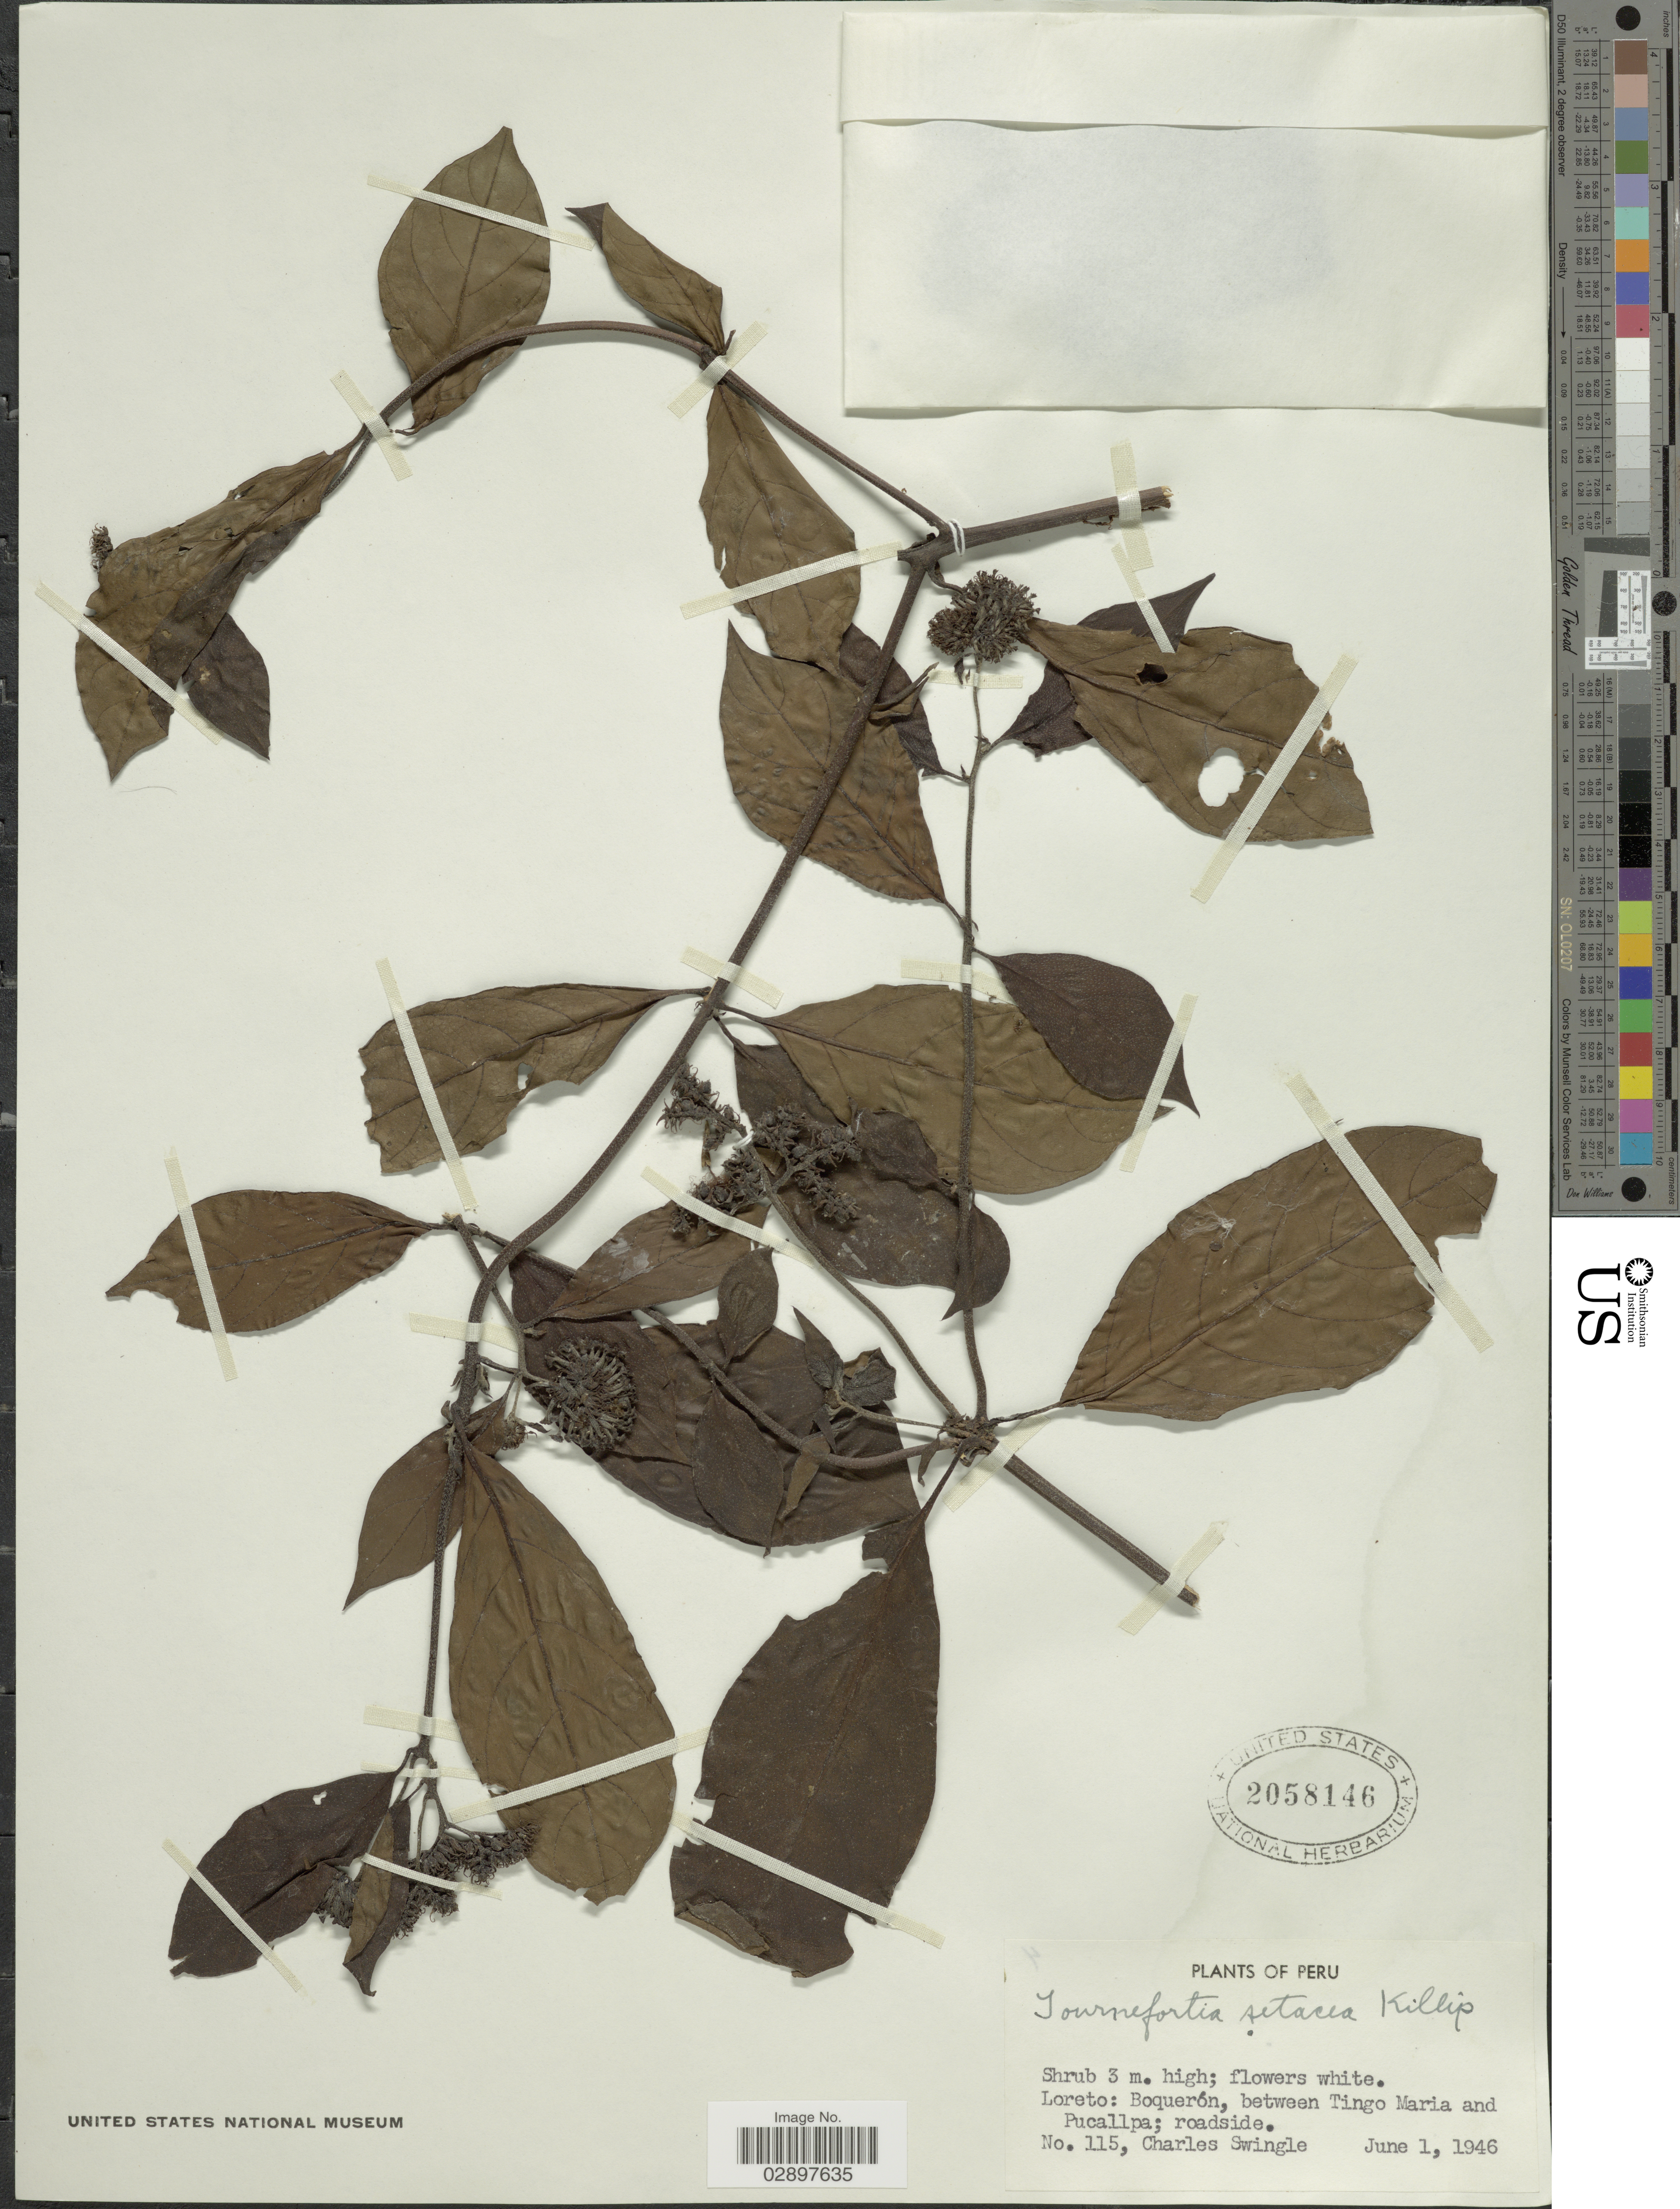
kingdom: Plantae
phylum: Tracheophyta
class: Magnoliopsida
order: Boraginales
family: Heliotropiaceae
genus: Tournefortia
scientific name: Tournefortia setacea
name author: Killip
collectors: C. Swingle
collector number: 115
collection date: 1946-06-01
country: Peru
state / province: Loreto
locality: Boquerón, between Tingo Maria and Pucallpa.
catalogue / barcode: US 2058146